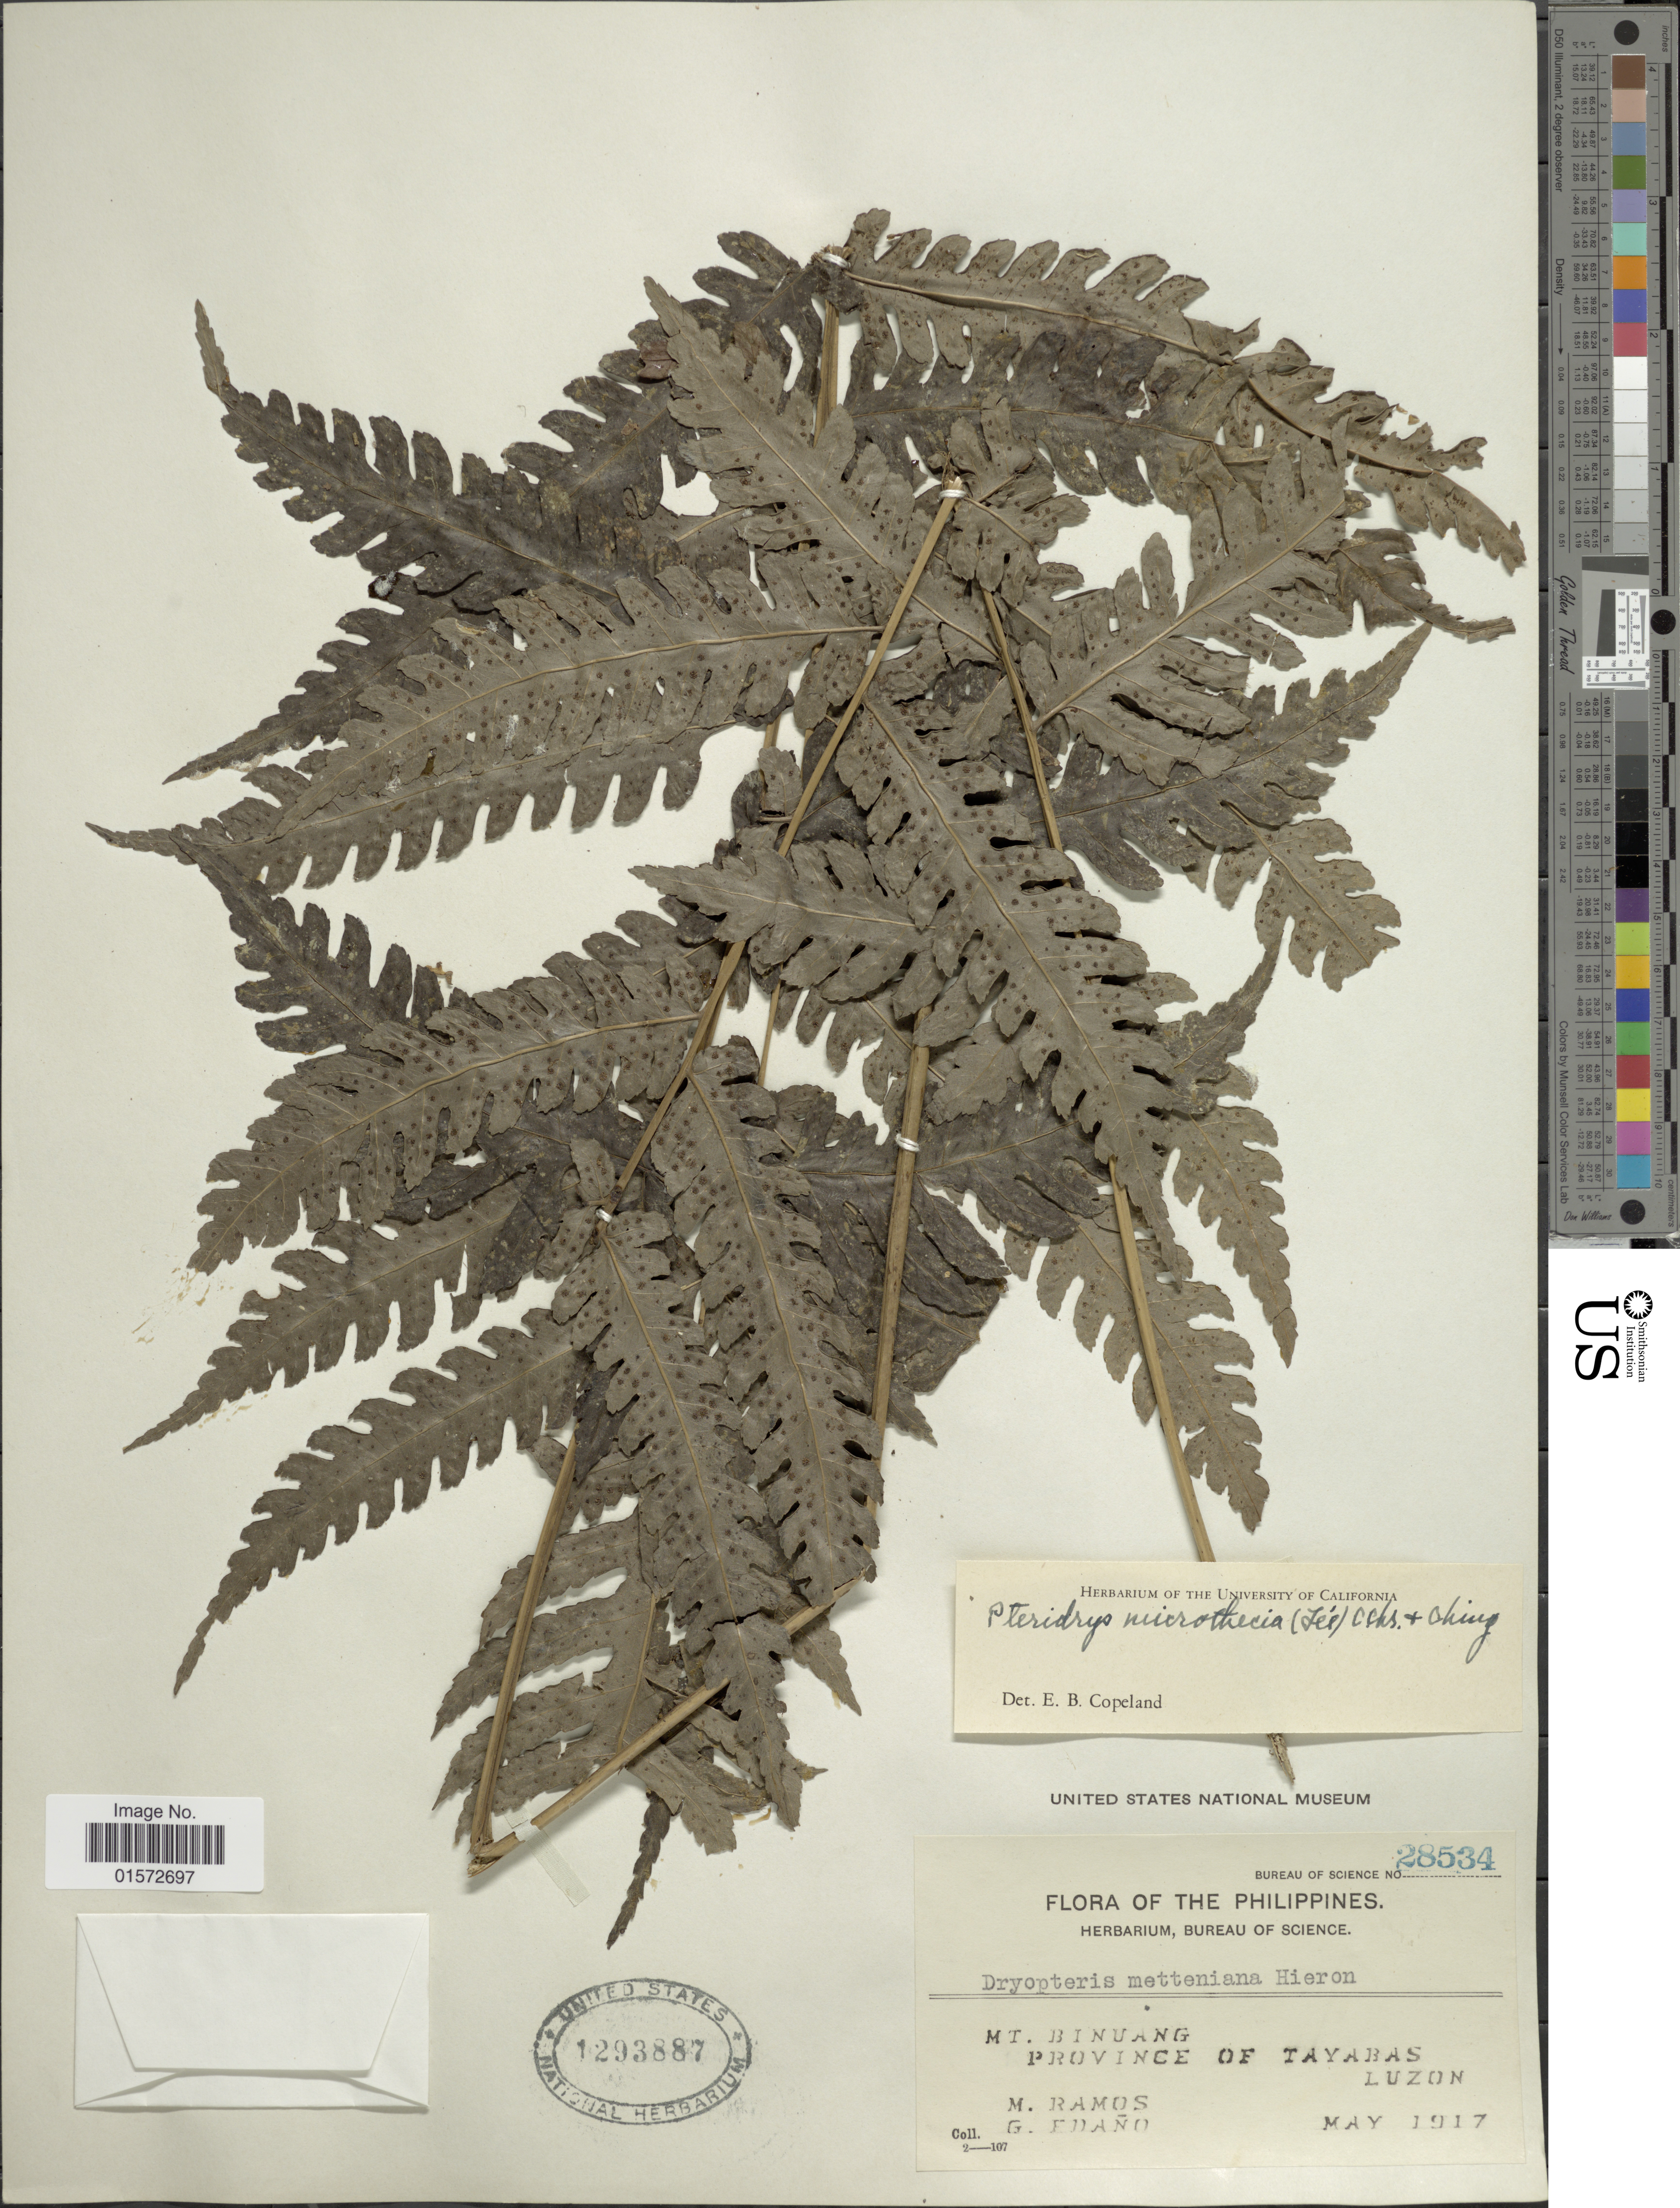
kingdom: Plantae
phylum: Tracheophyta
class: Polypodiopsida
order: Polypodiales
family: Tectariaceae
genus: Pteridrys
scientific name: Pteridrys microthecia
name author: (Fée) C. Chr. & Ching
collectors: M. Ramos & G. Edaño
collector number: Bureau of Science 28534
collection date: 1917-05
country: Philippines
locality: Mt. Binuang. Province of Tayabas. Luzon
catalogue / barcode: US 1293887